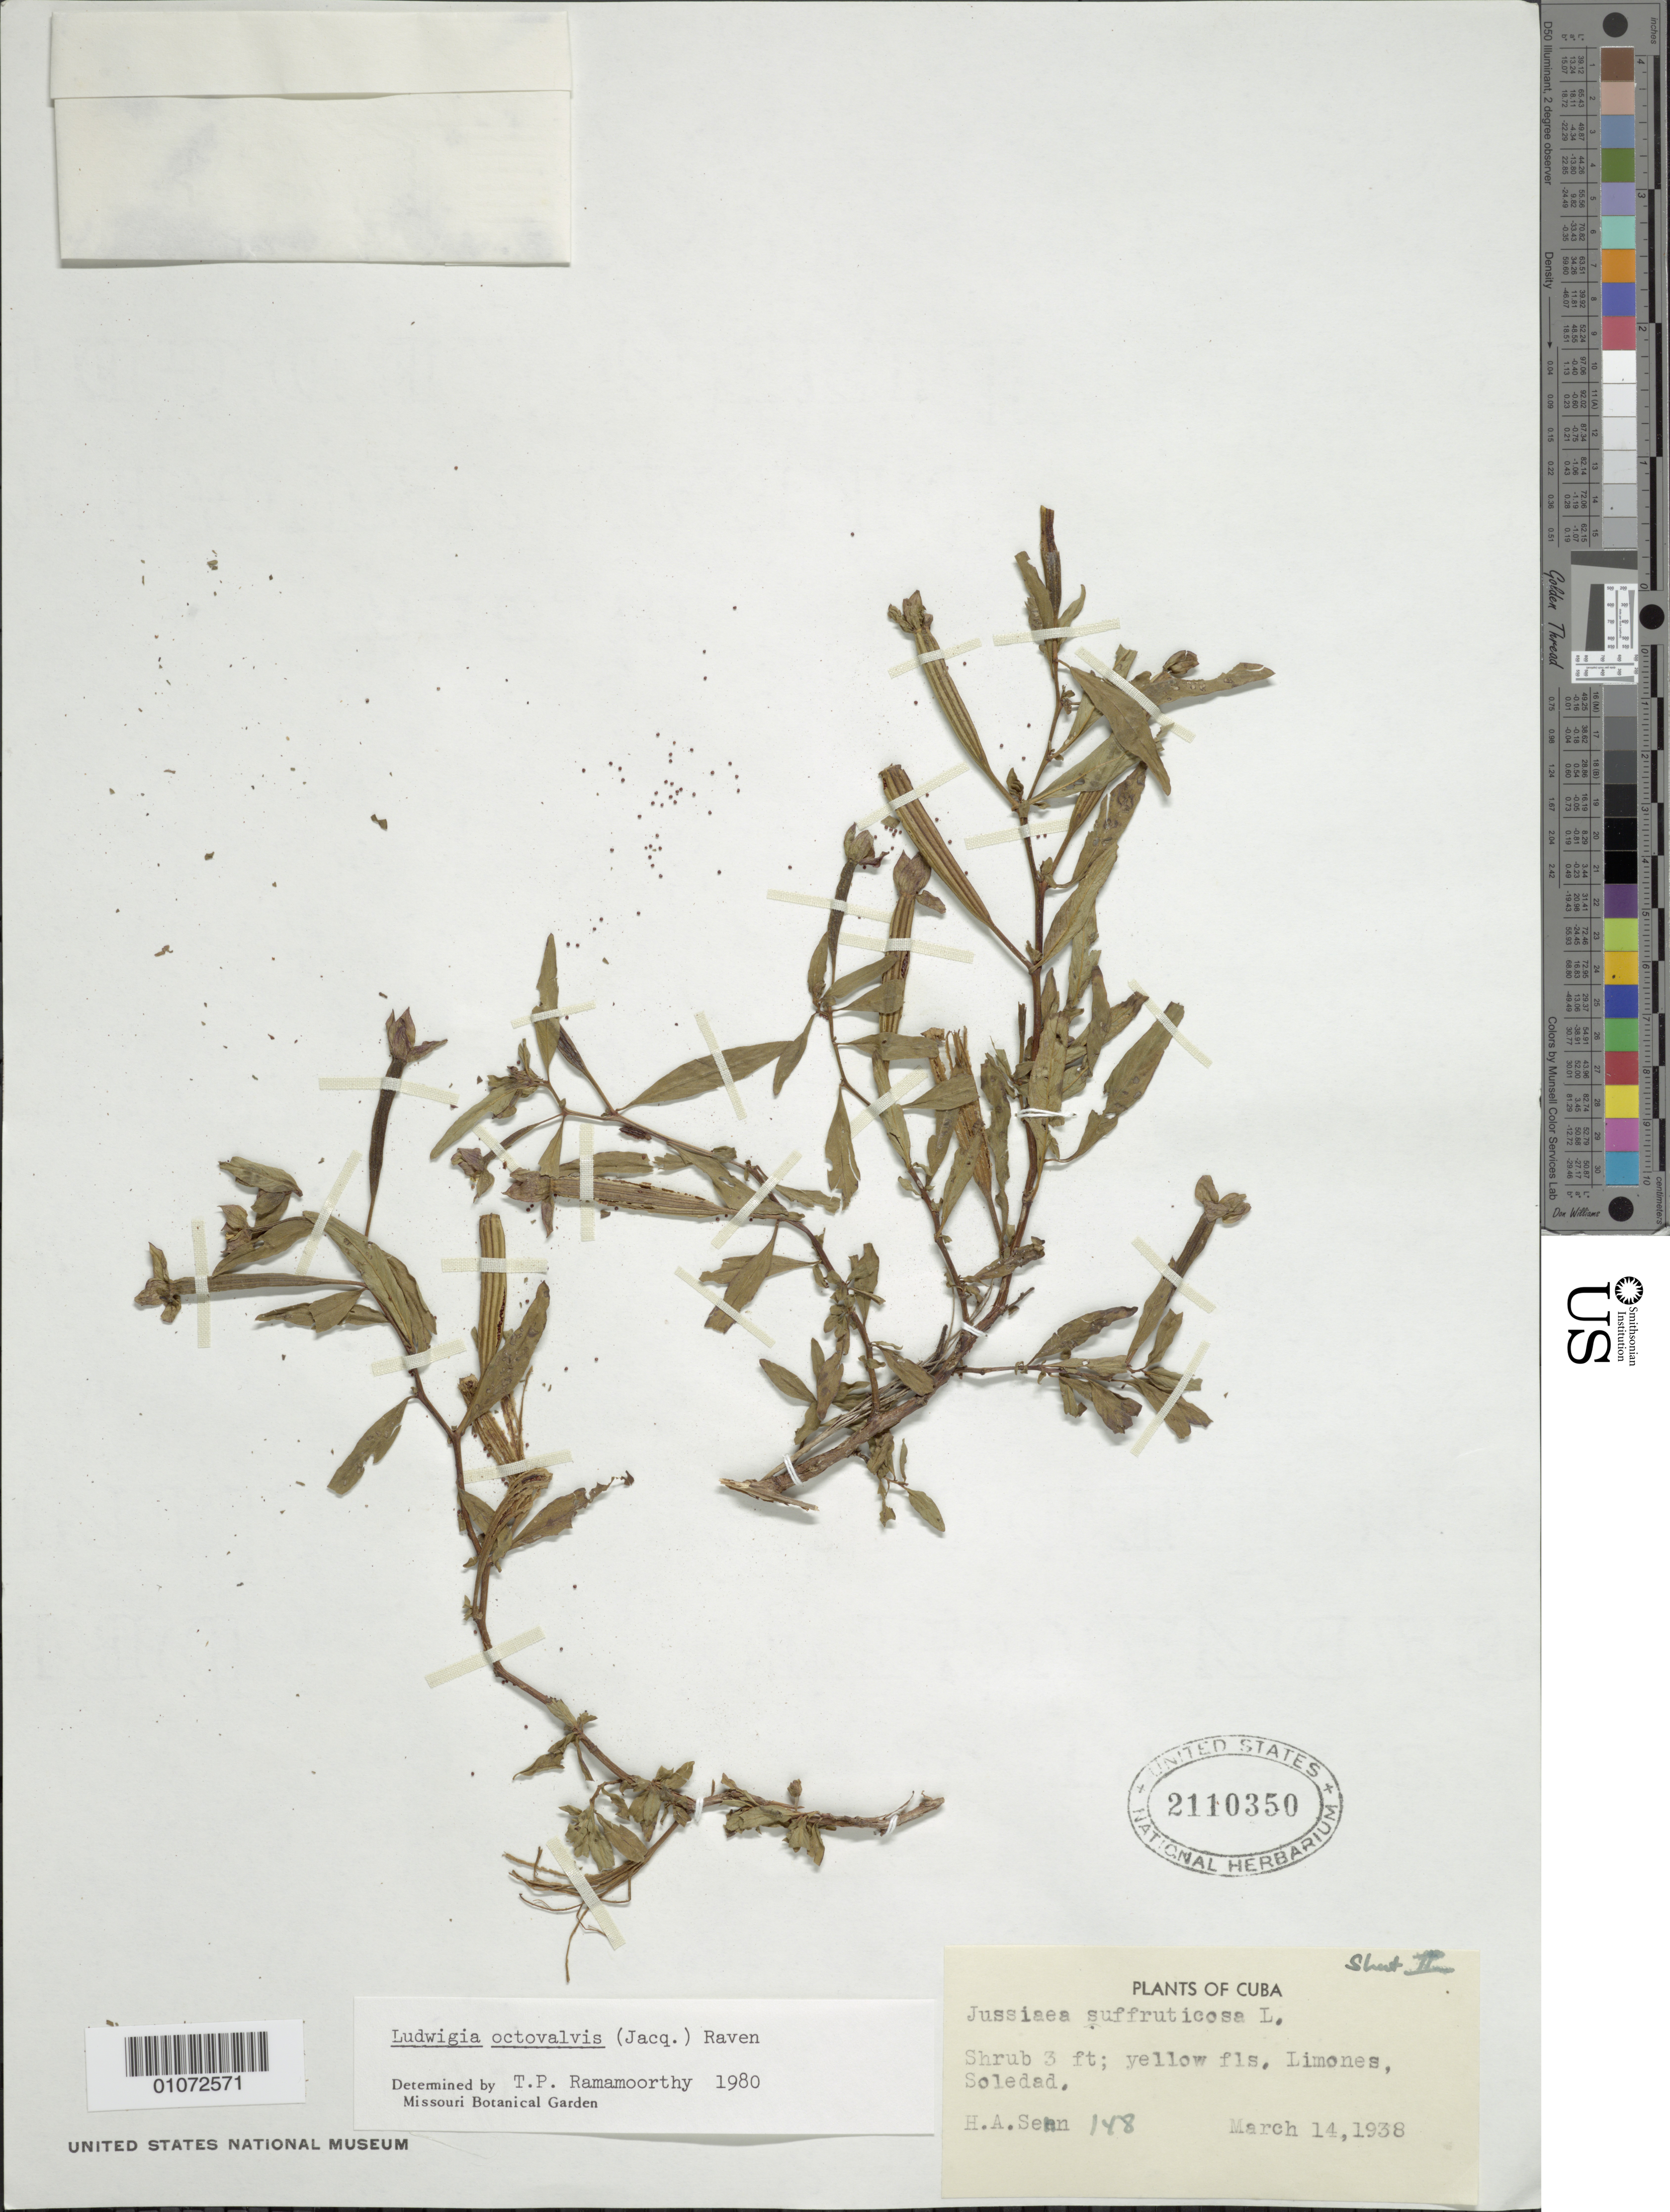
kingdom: Plantae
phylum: Tracheophyta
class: Magnoliopsida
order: Myrtales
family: Onagraceae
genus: Ludwigia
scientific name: Ludwigia octovalvis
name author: (Jacq.) P.H. Raven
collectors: H. A. Senn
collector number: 148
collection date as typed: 14 Mar 1938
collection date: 1938-03-14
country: Cuba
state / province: Cienfuegos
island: Cuba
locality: Limones, Soledad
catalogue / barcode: US 2110350